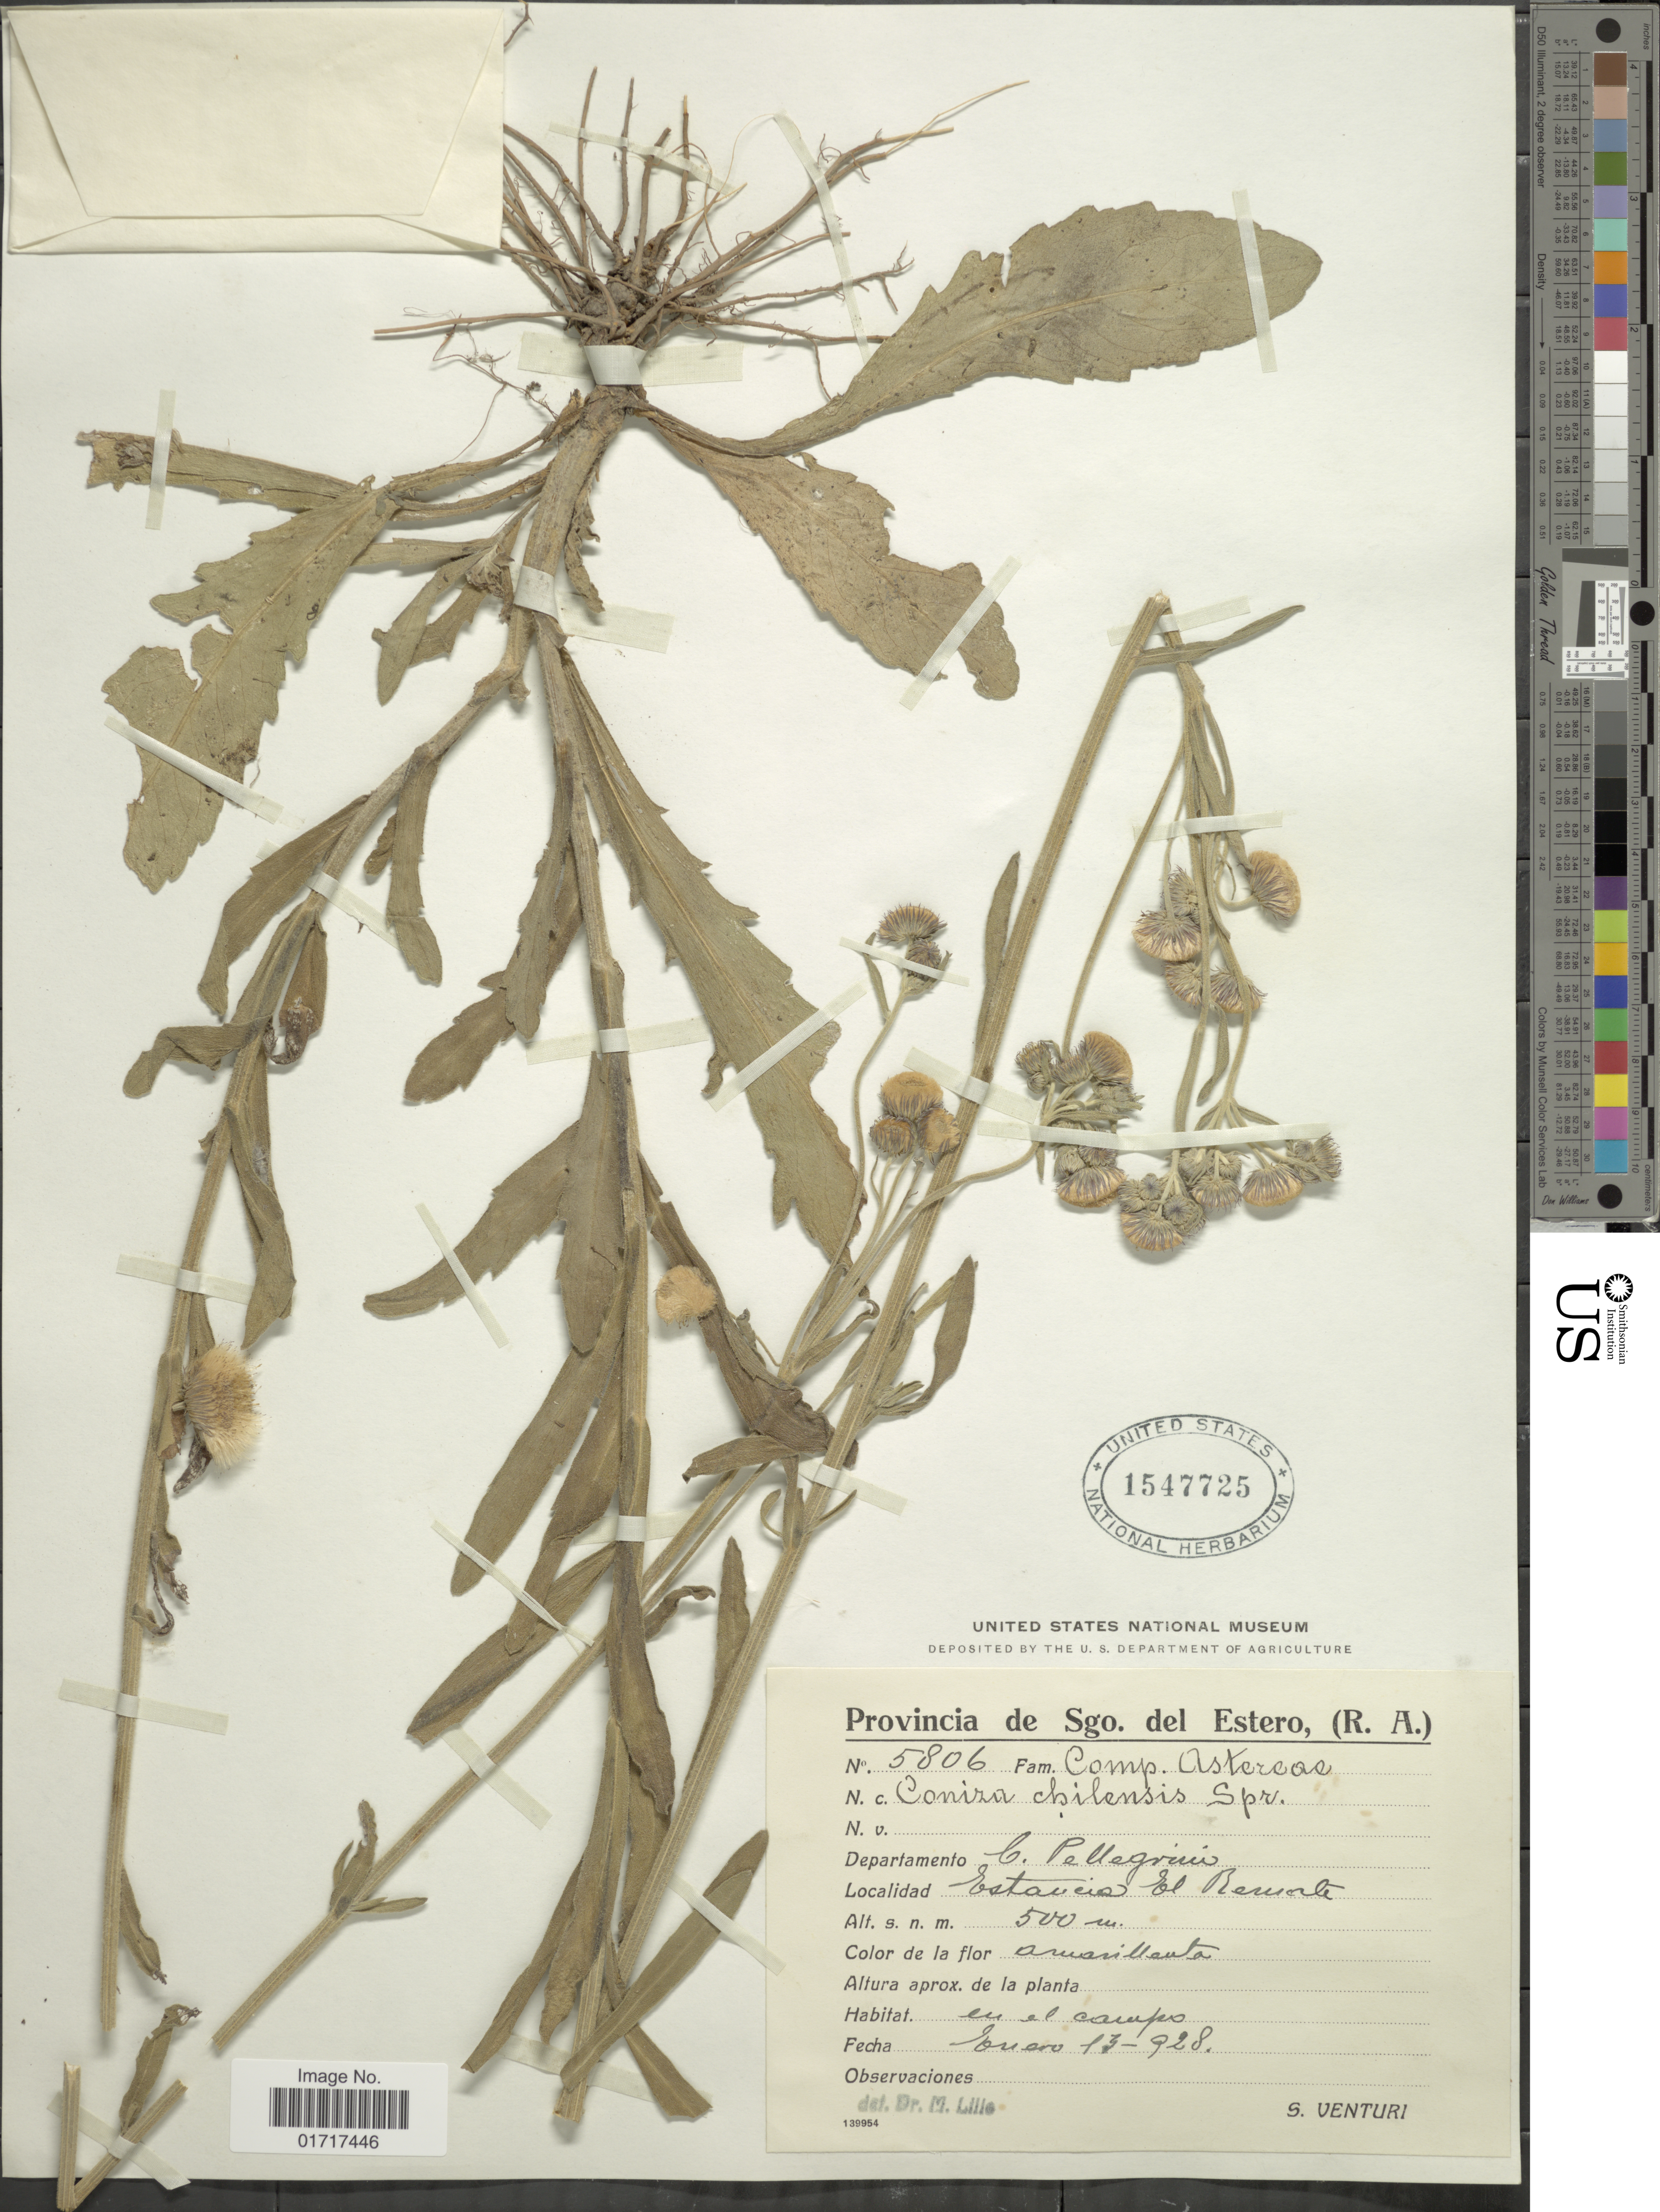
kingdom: Plantae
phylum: Tracheophyta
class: Magnoliopsida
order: Asterales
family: Asteraceae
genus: Conyza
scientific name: Conyza primulaefolia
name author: (Lam.) Cuatrec. & Lourteig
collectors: S. Venturi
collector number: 5806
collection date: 1928-01-13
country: Argentina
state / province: Santiago del Estero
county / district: Pellegrini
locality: Estancia El Remarte.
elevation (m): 500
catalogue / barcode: US 1547725